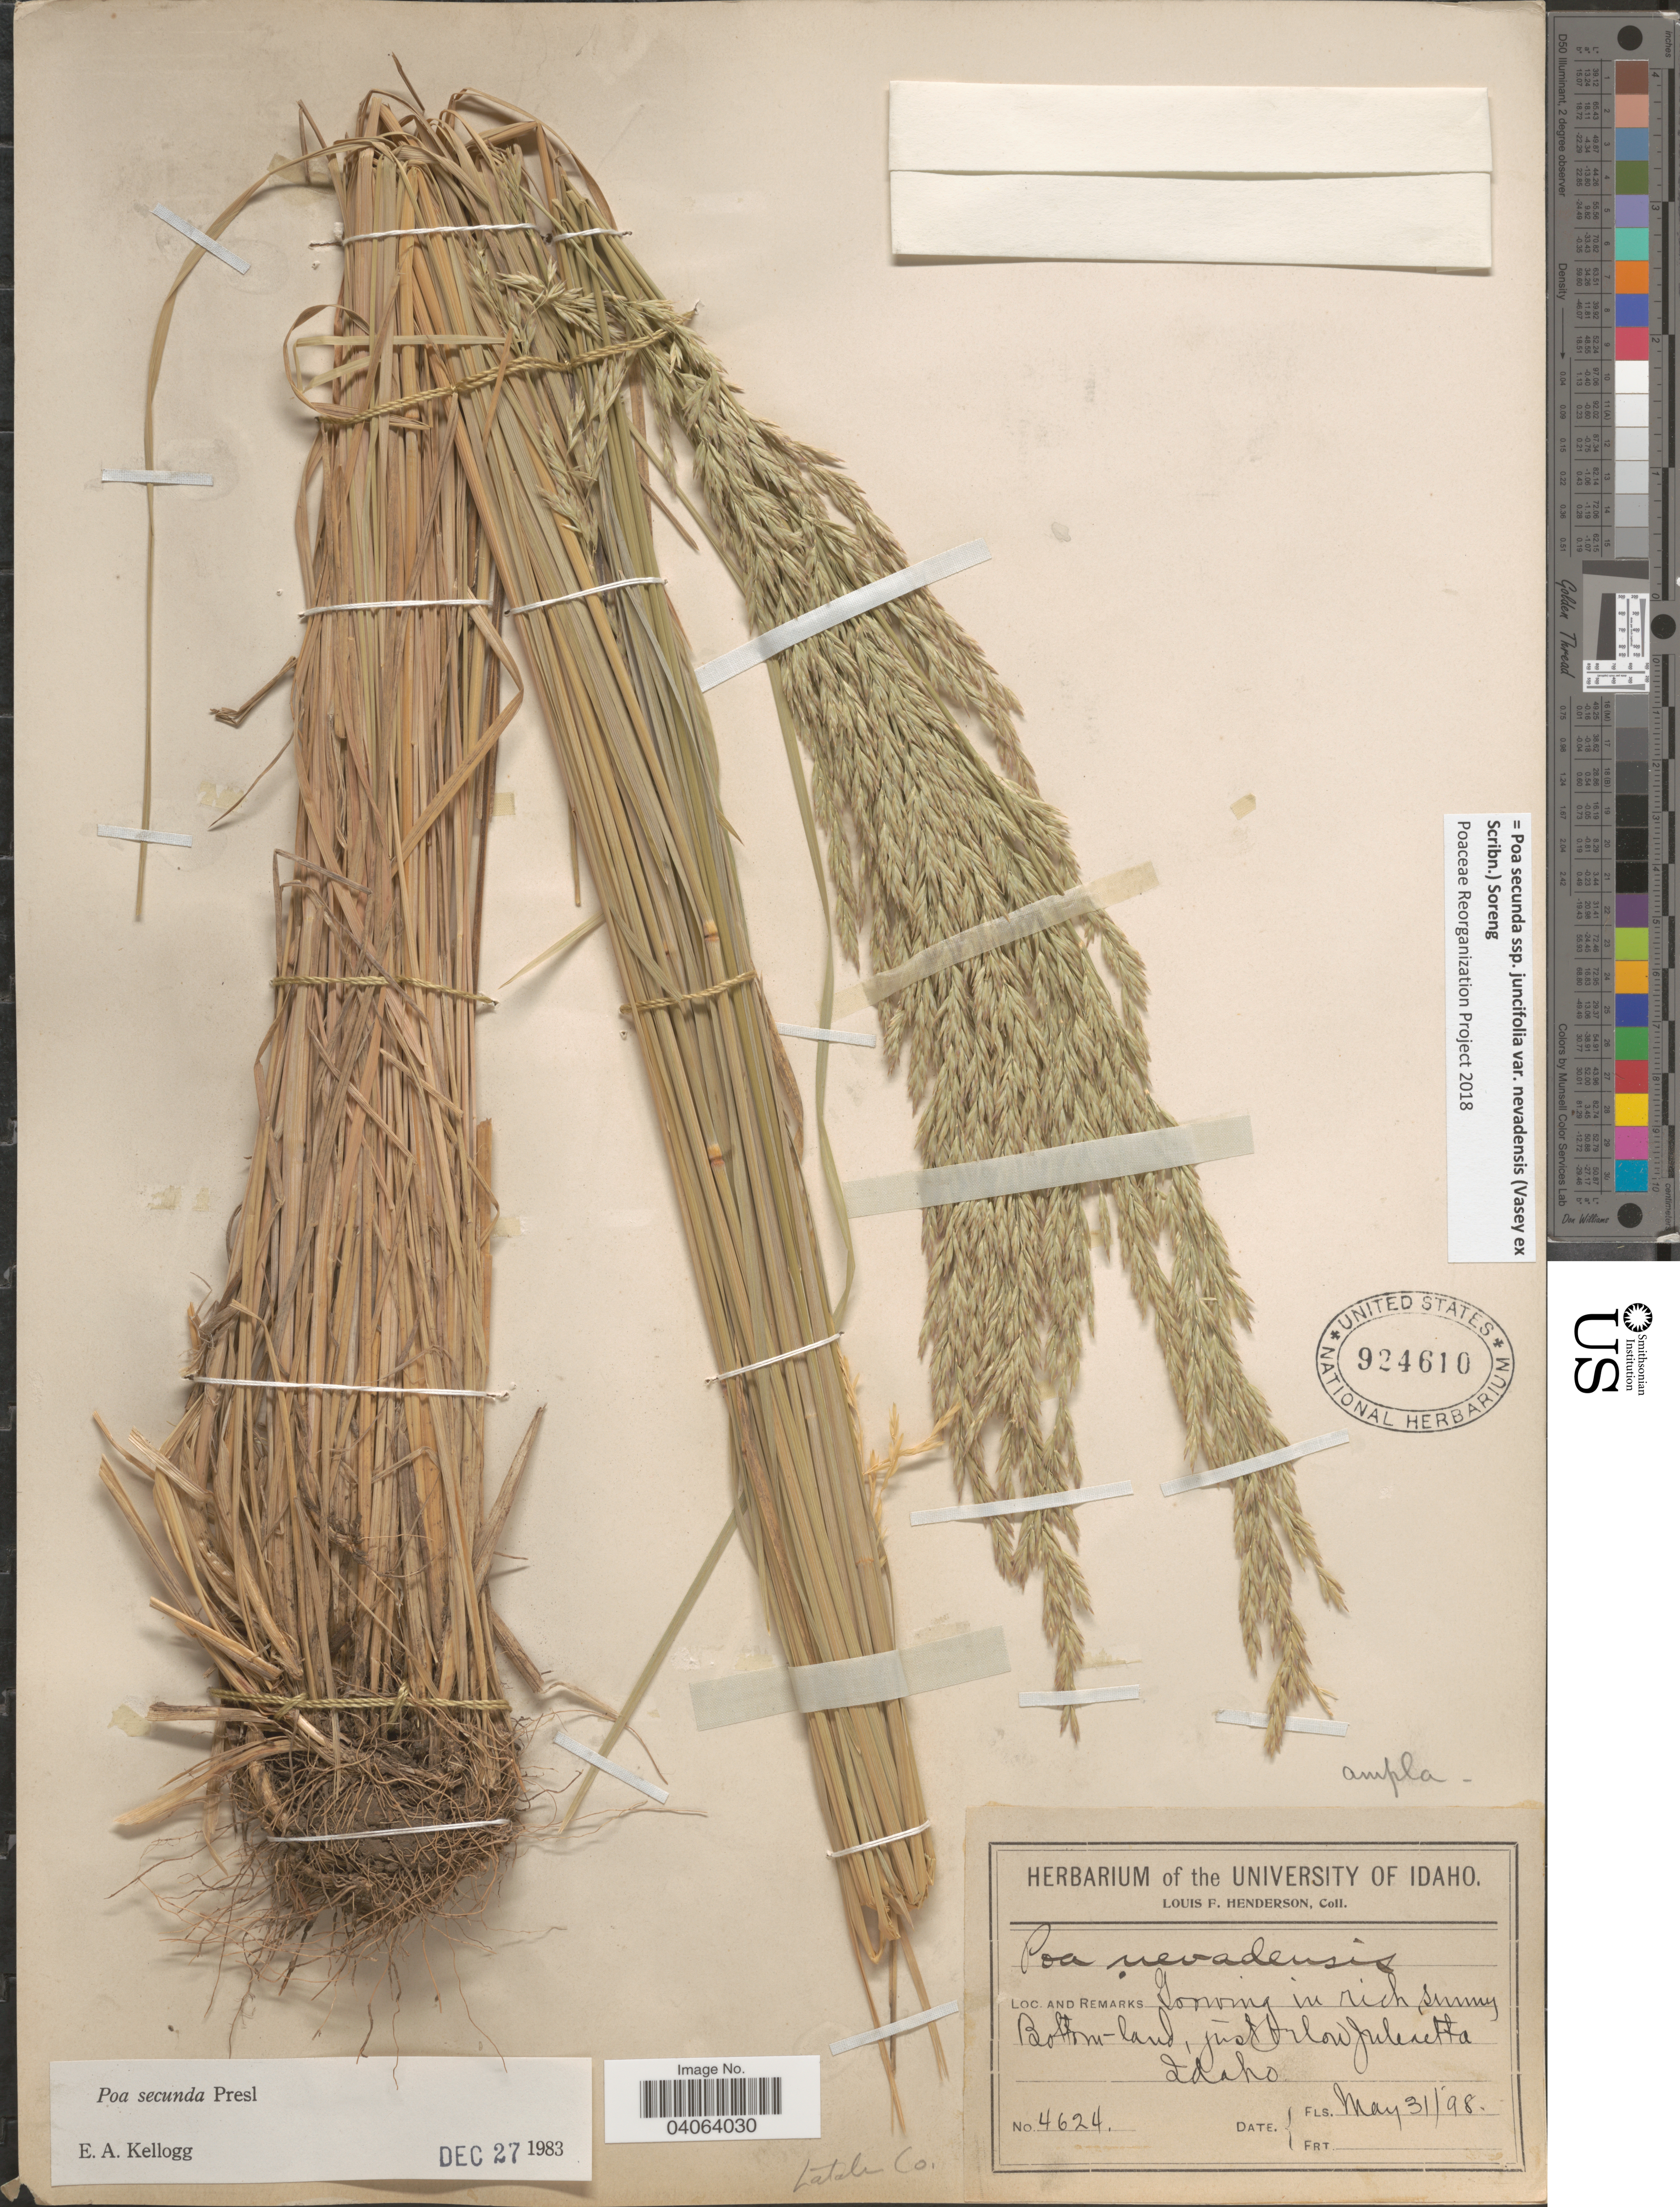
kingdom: Plantae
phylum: Tracheophyta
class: Liliopsida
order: Poales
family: Poaceae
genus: Poa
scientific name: Poa secunda subsp. juncifolia var. nevadensis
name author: (Vasey ex Scribn.) Soreng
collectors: L. Henderson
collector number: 4624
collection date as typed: Transcribed d/m/y: 31/5/98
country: United States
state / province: Idaho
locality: Just below Juliaetta, Latah Co.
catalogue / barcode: US 924610